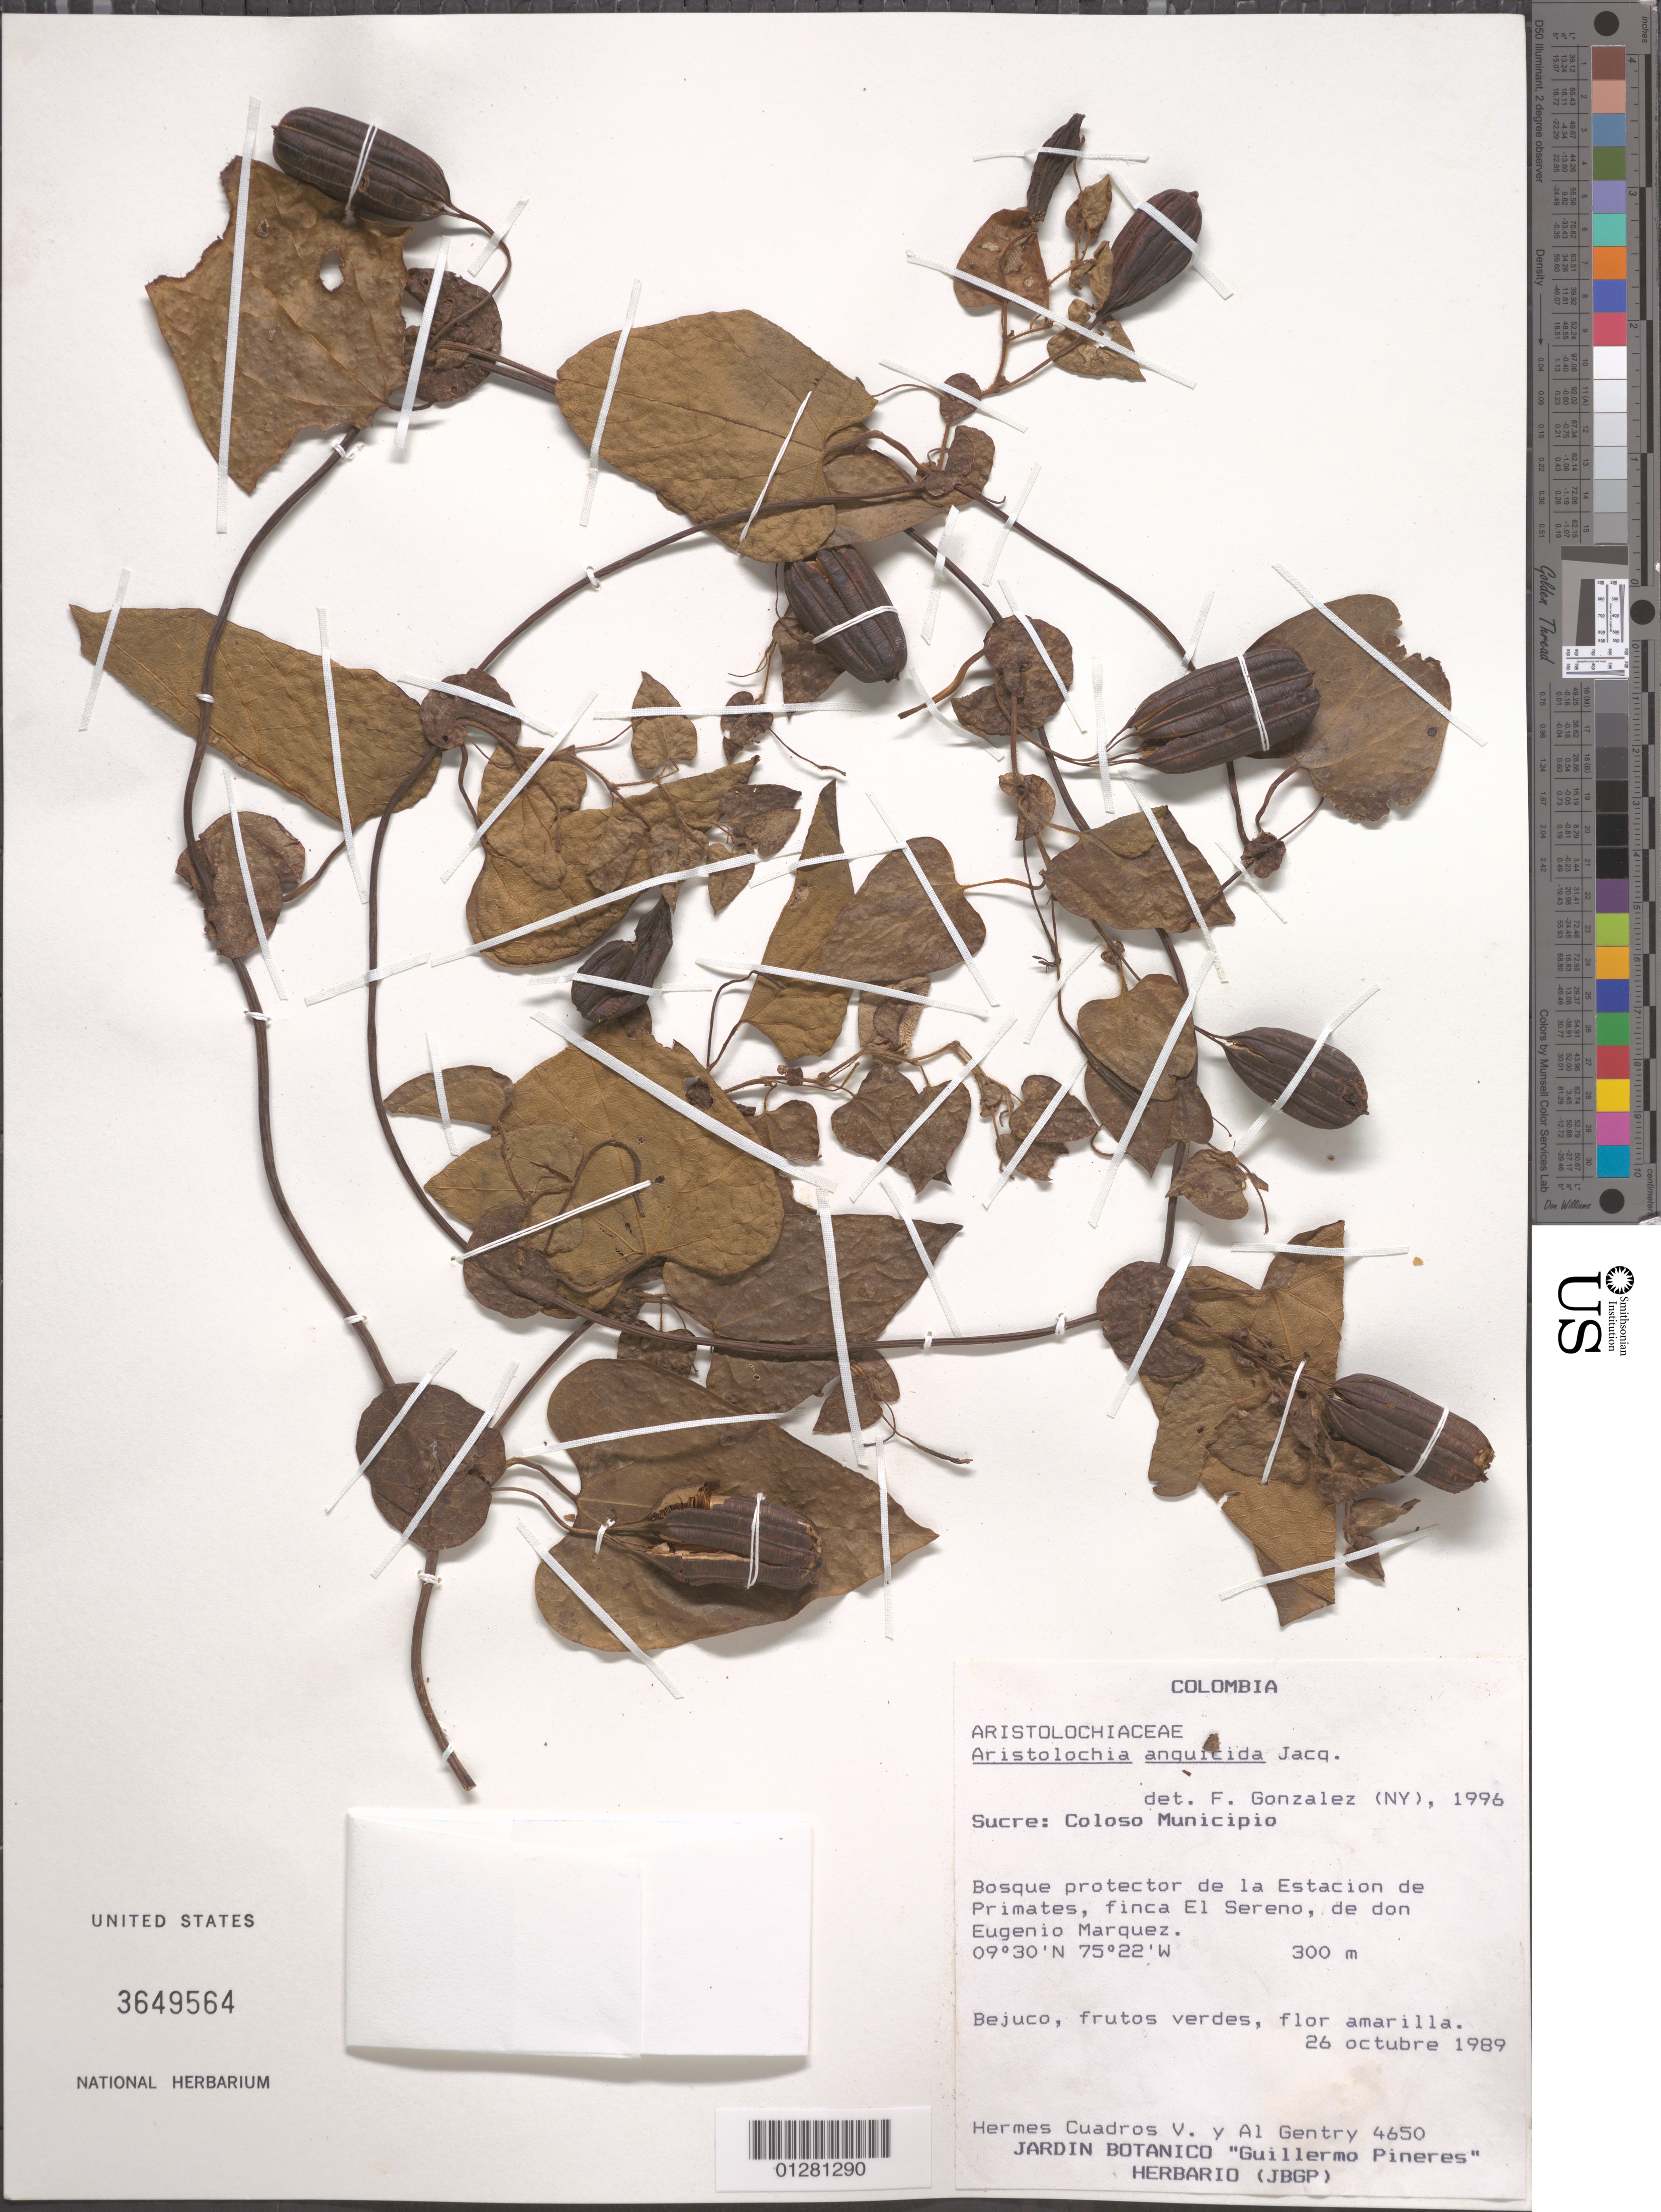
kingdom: Plantae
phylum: Tracheophyta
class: Magnoliopsida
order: Piperales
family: Aristolochiaceae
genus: Aristolochia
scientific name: Aristolochia anguicida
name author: Jacq.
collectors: H. Cuadros V. & A. H. Gentry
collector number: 4650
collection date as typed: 26 Oct 1989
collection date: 1989-10-26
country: Colombia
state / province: Sucre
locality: Coloso Municipio.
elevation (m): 300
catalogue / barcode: US 3649564